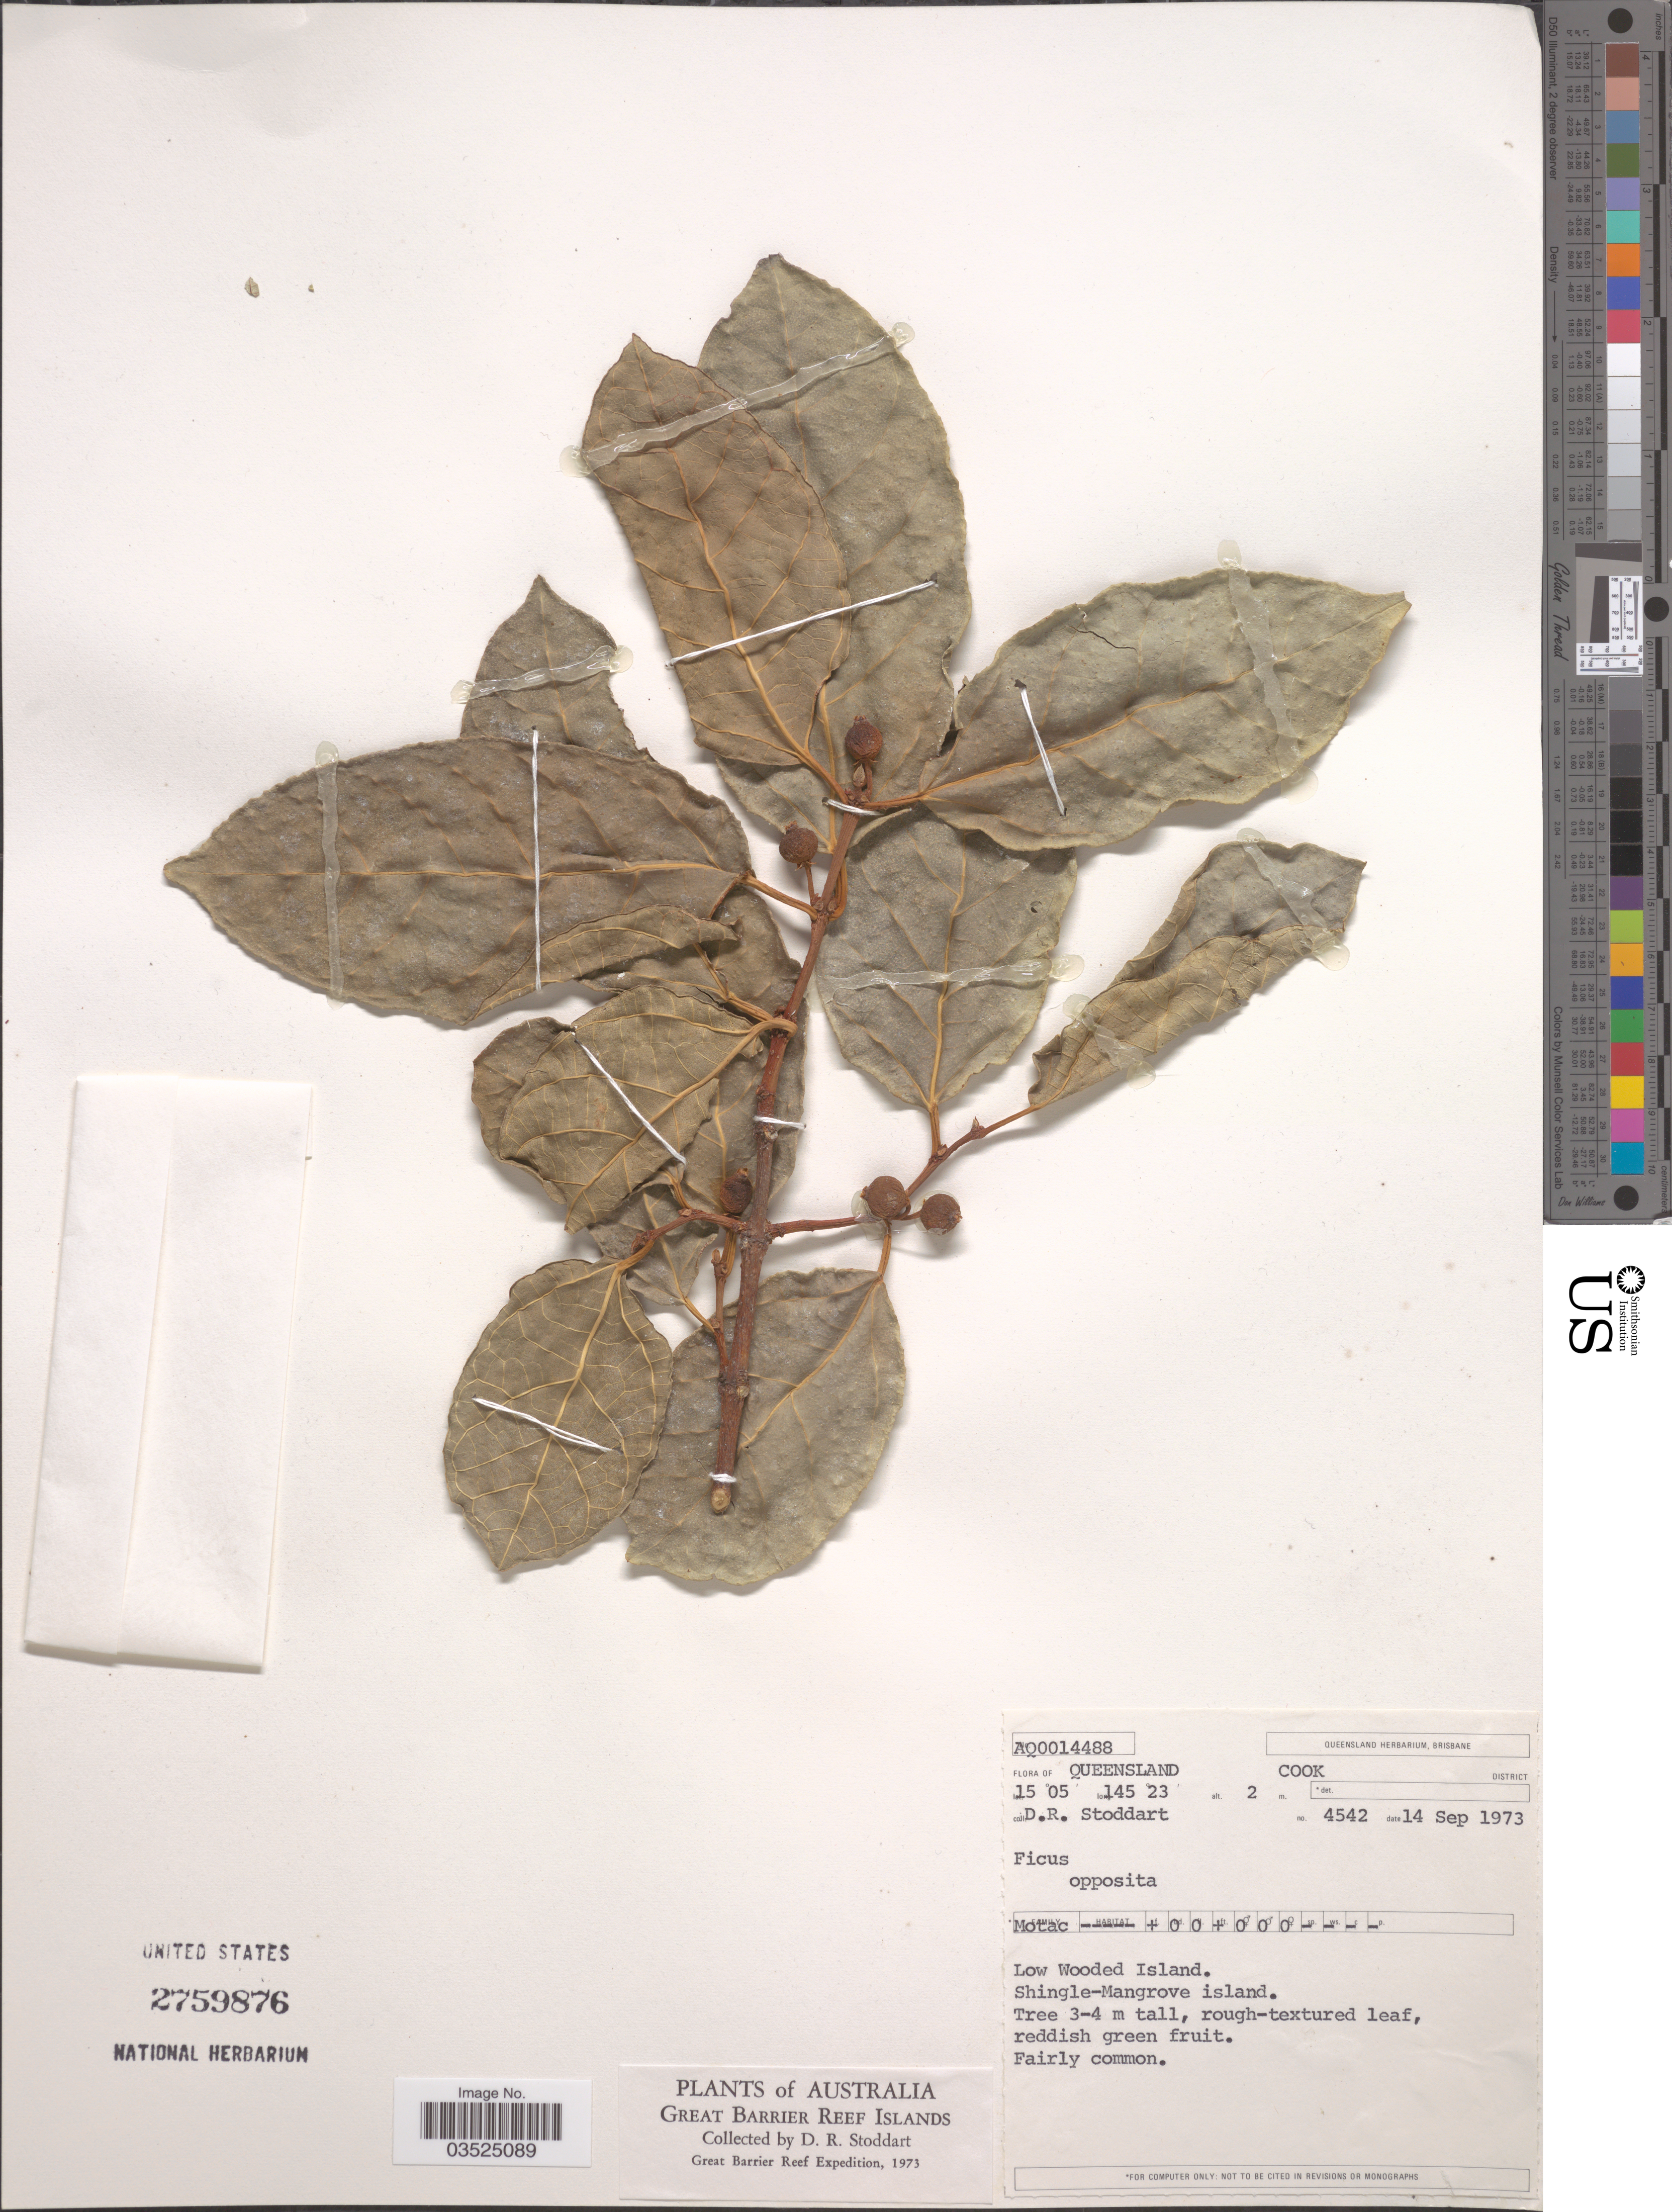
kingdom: Plantae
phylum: Tracheophyta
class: Magnoliopsida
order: Rosales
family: Moraceae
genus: Ficus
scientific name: Ficus opposita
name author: Miq.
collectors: D. R. Stoddart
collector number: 4542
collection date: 1973-09-14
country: Australia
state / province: Queensland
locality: Cook District. Low Wooded Island. Shingle-Mangrove island. Great Barrier Reef Islands.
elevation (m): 2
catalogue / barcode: US 2759876